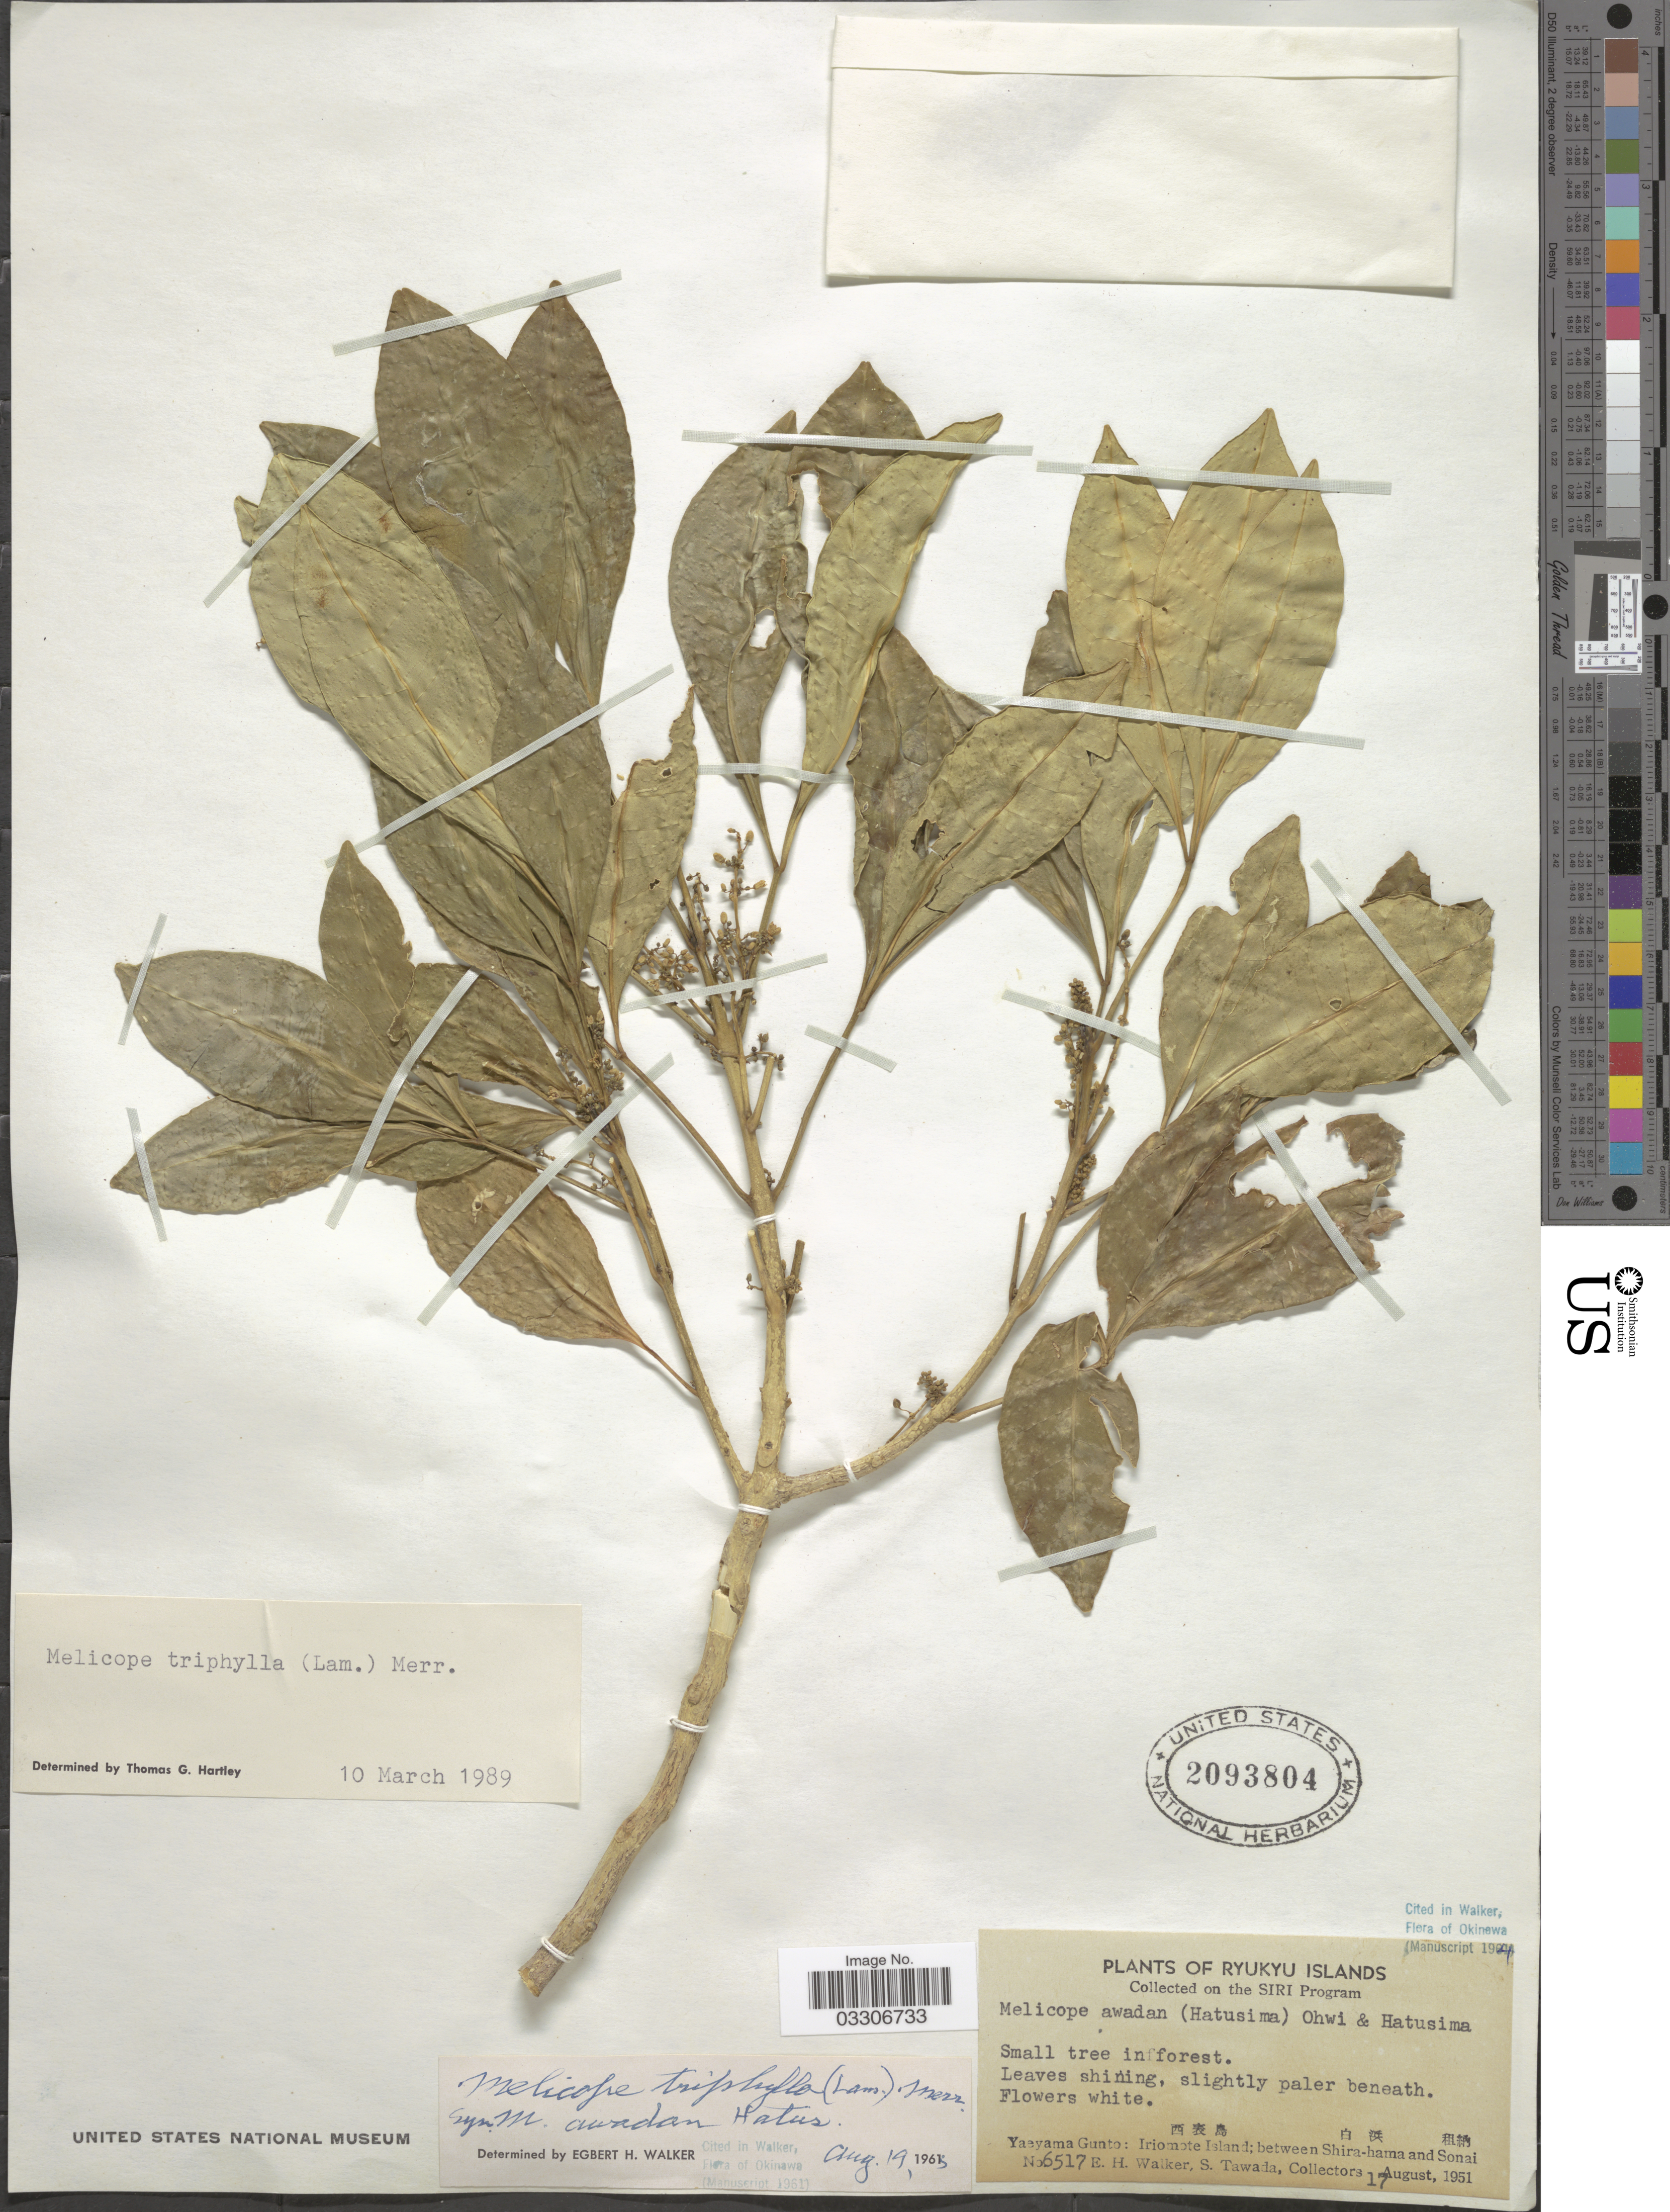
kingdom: Plantae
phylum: Tracheophyta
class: Magnoliopsida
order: Sapindales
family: Rutaceae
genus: Melicope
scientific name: Melicope triphylla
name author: (Lam.) Merr.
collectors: E. H. Walker & S. Tawada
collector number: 6517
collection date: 1951-08-17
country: Japan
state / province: Okinawa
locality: Ryukyu Islands. Yaeyama Gunto: Iriomote Island; between Shira-hama and Sonai.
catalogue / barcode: US 2093804